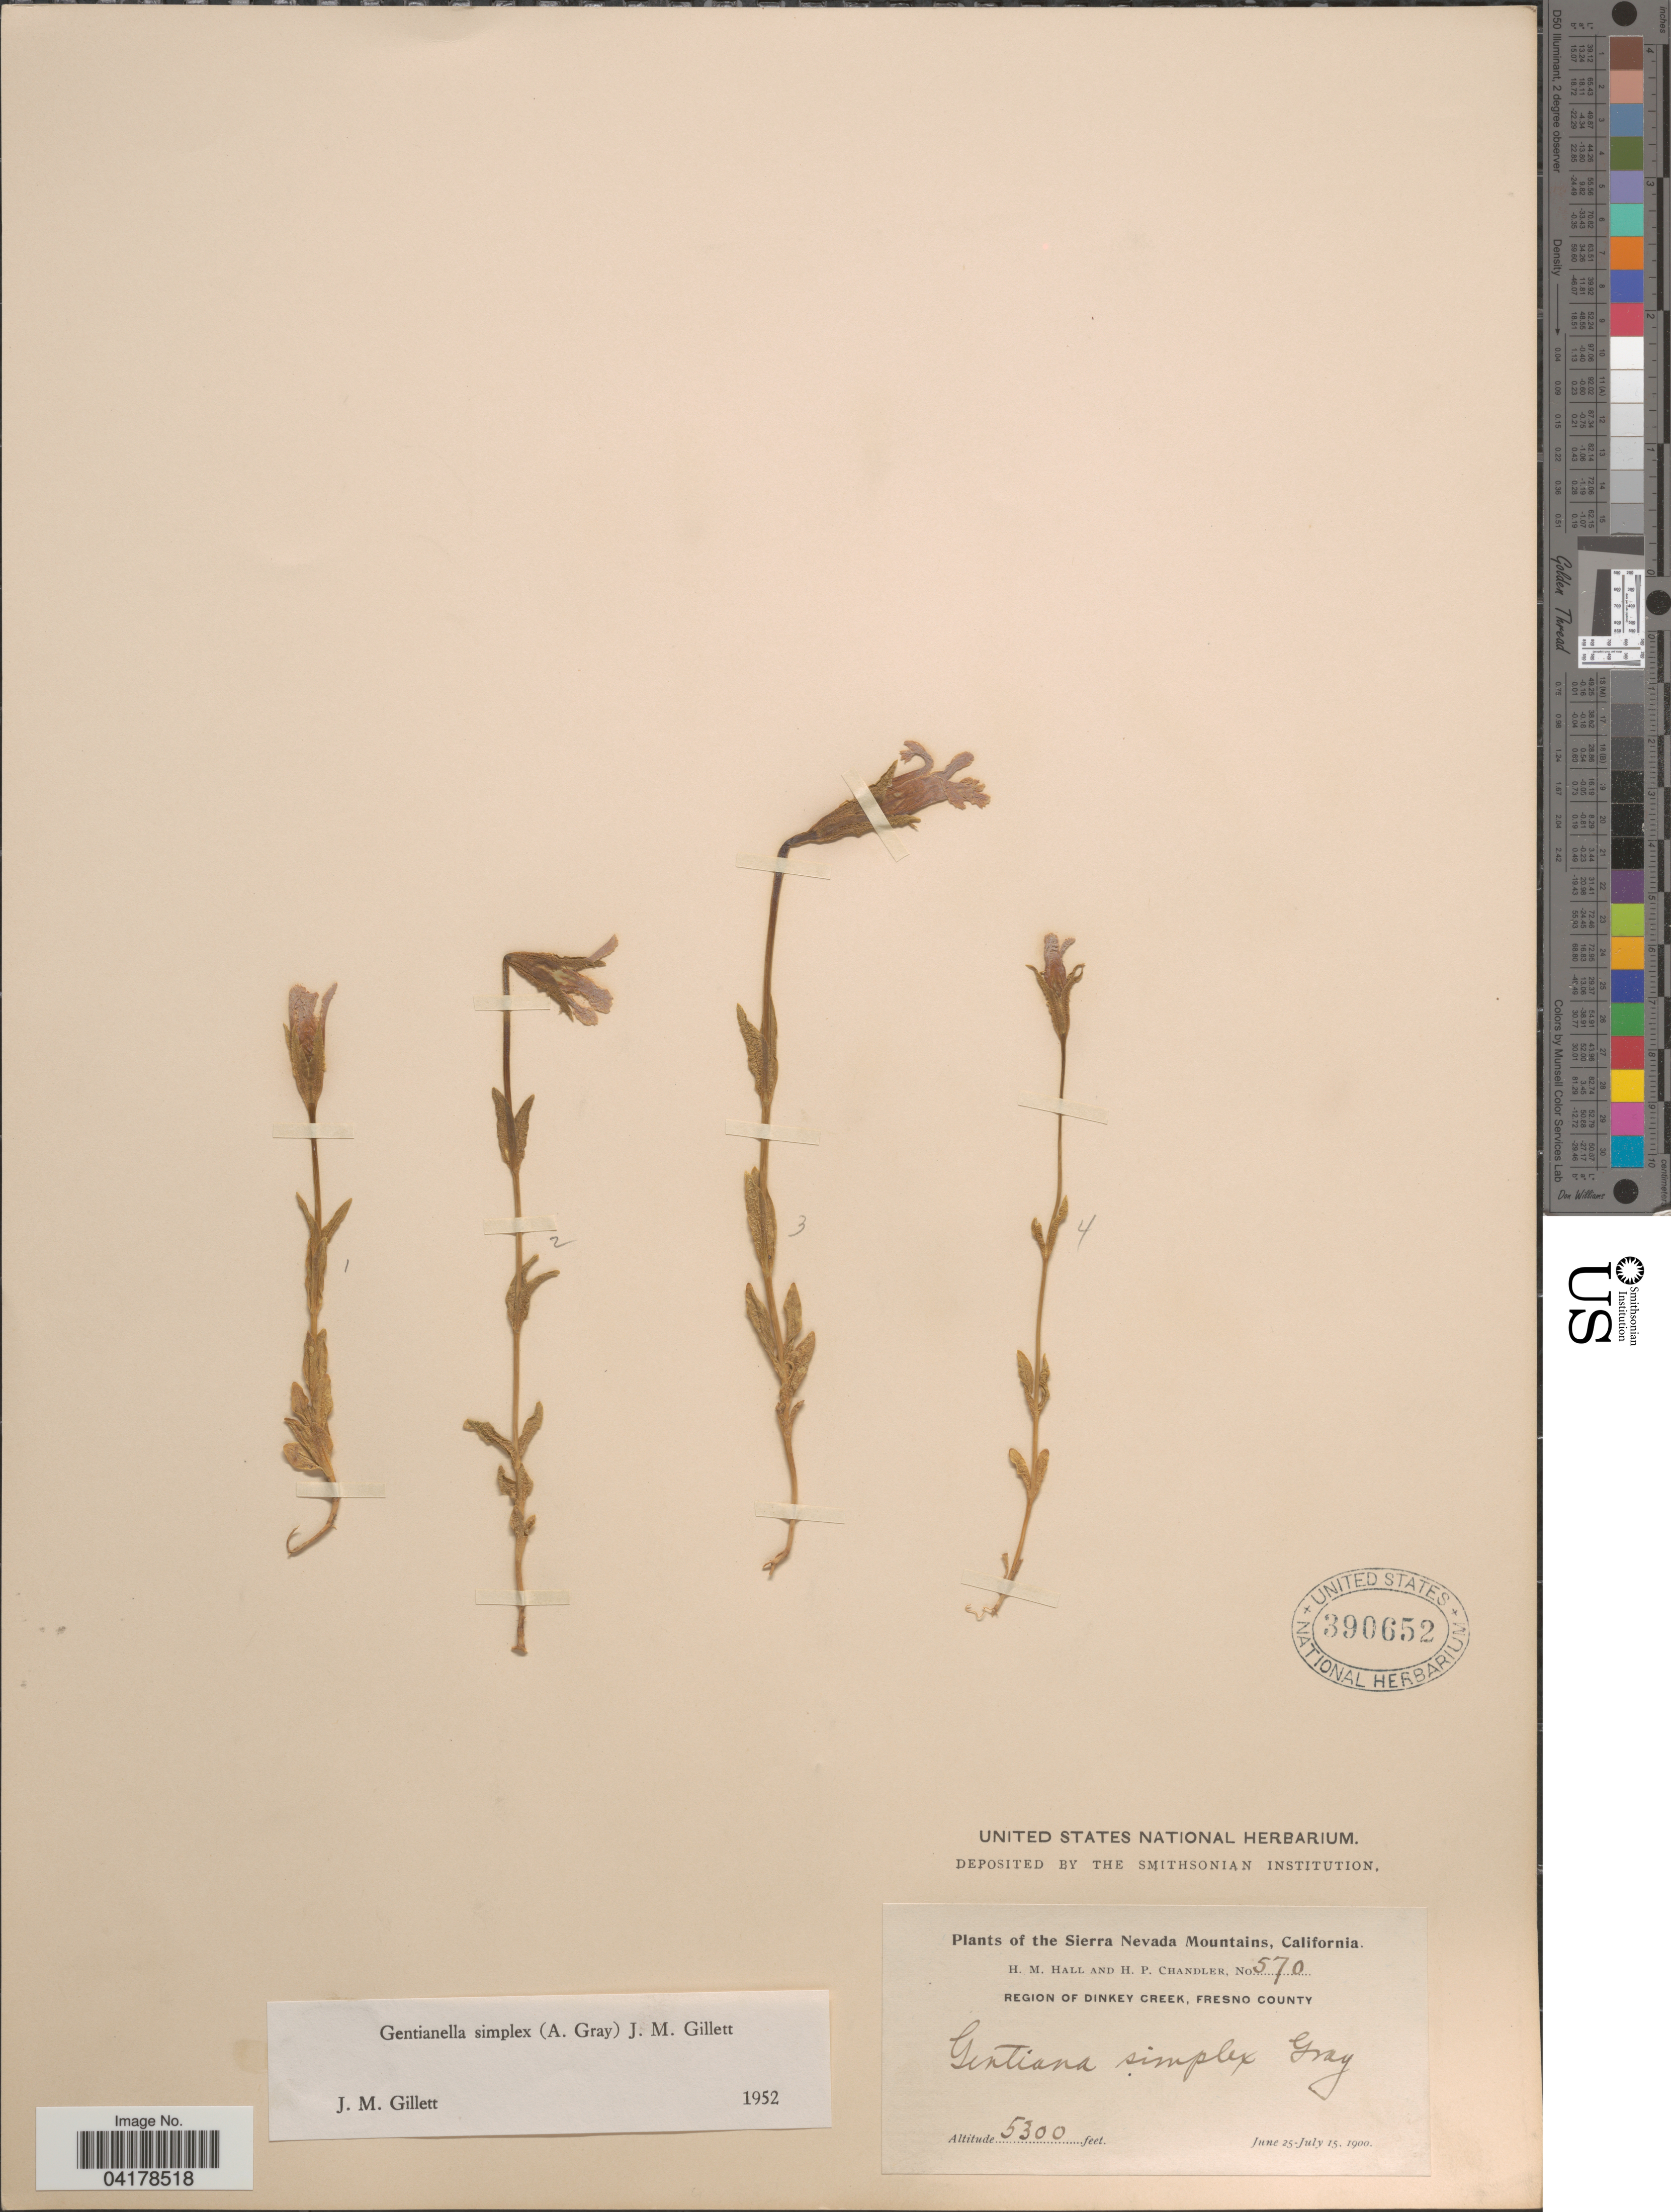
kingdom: Plantae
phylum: Tracheophyta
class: Magnoliopsida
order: Gentianales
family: Gentianaceae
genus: Gentianella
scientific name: Gentianella simplex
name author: (A. Gray) J.M. Gillett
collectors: H. M. Hall & H. Chandler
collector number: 570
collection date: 1900-06-25/1900-07-15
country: United States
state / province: California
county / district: Fresno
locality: The Sierra Nevada Mountains. Region of Dinkey Creek, Fresno County.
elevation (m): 1615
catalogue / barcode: US 390652